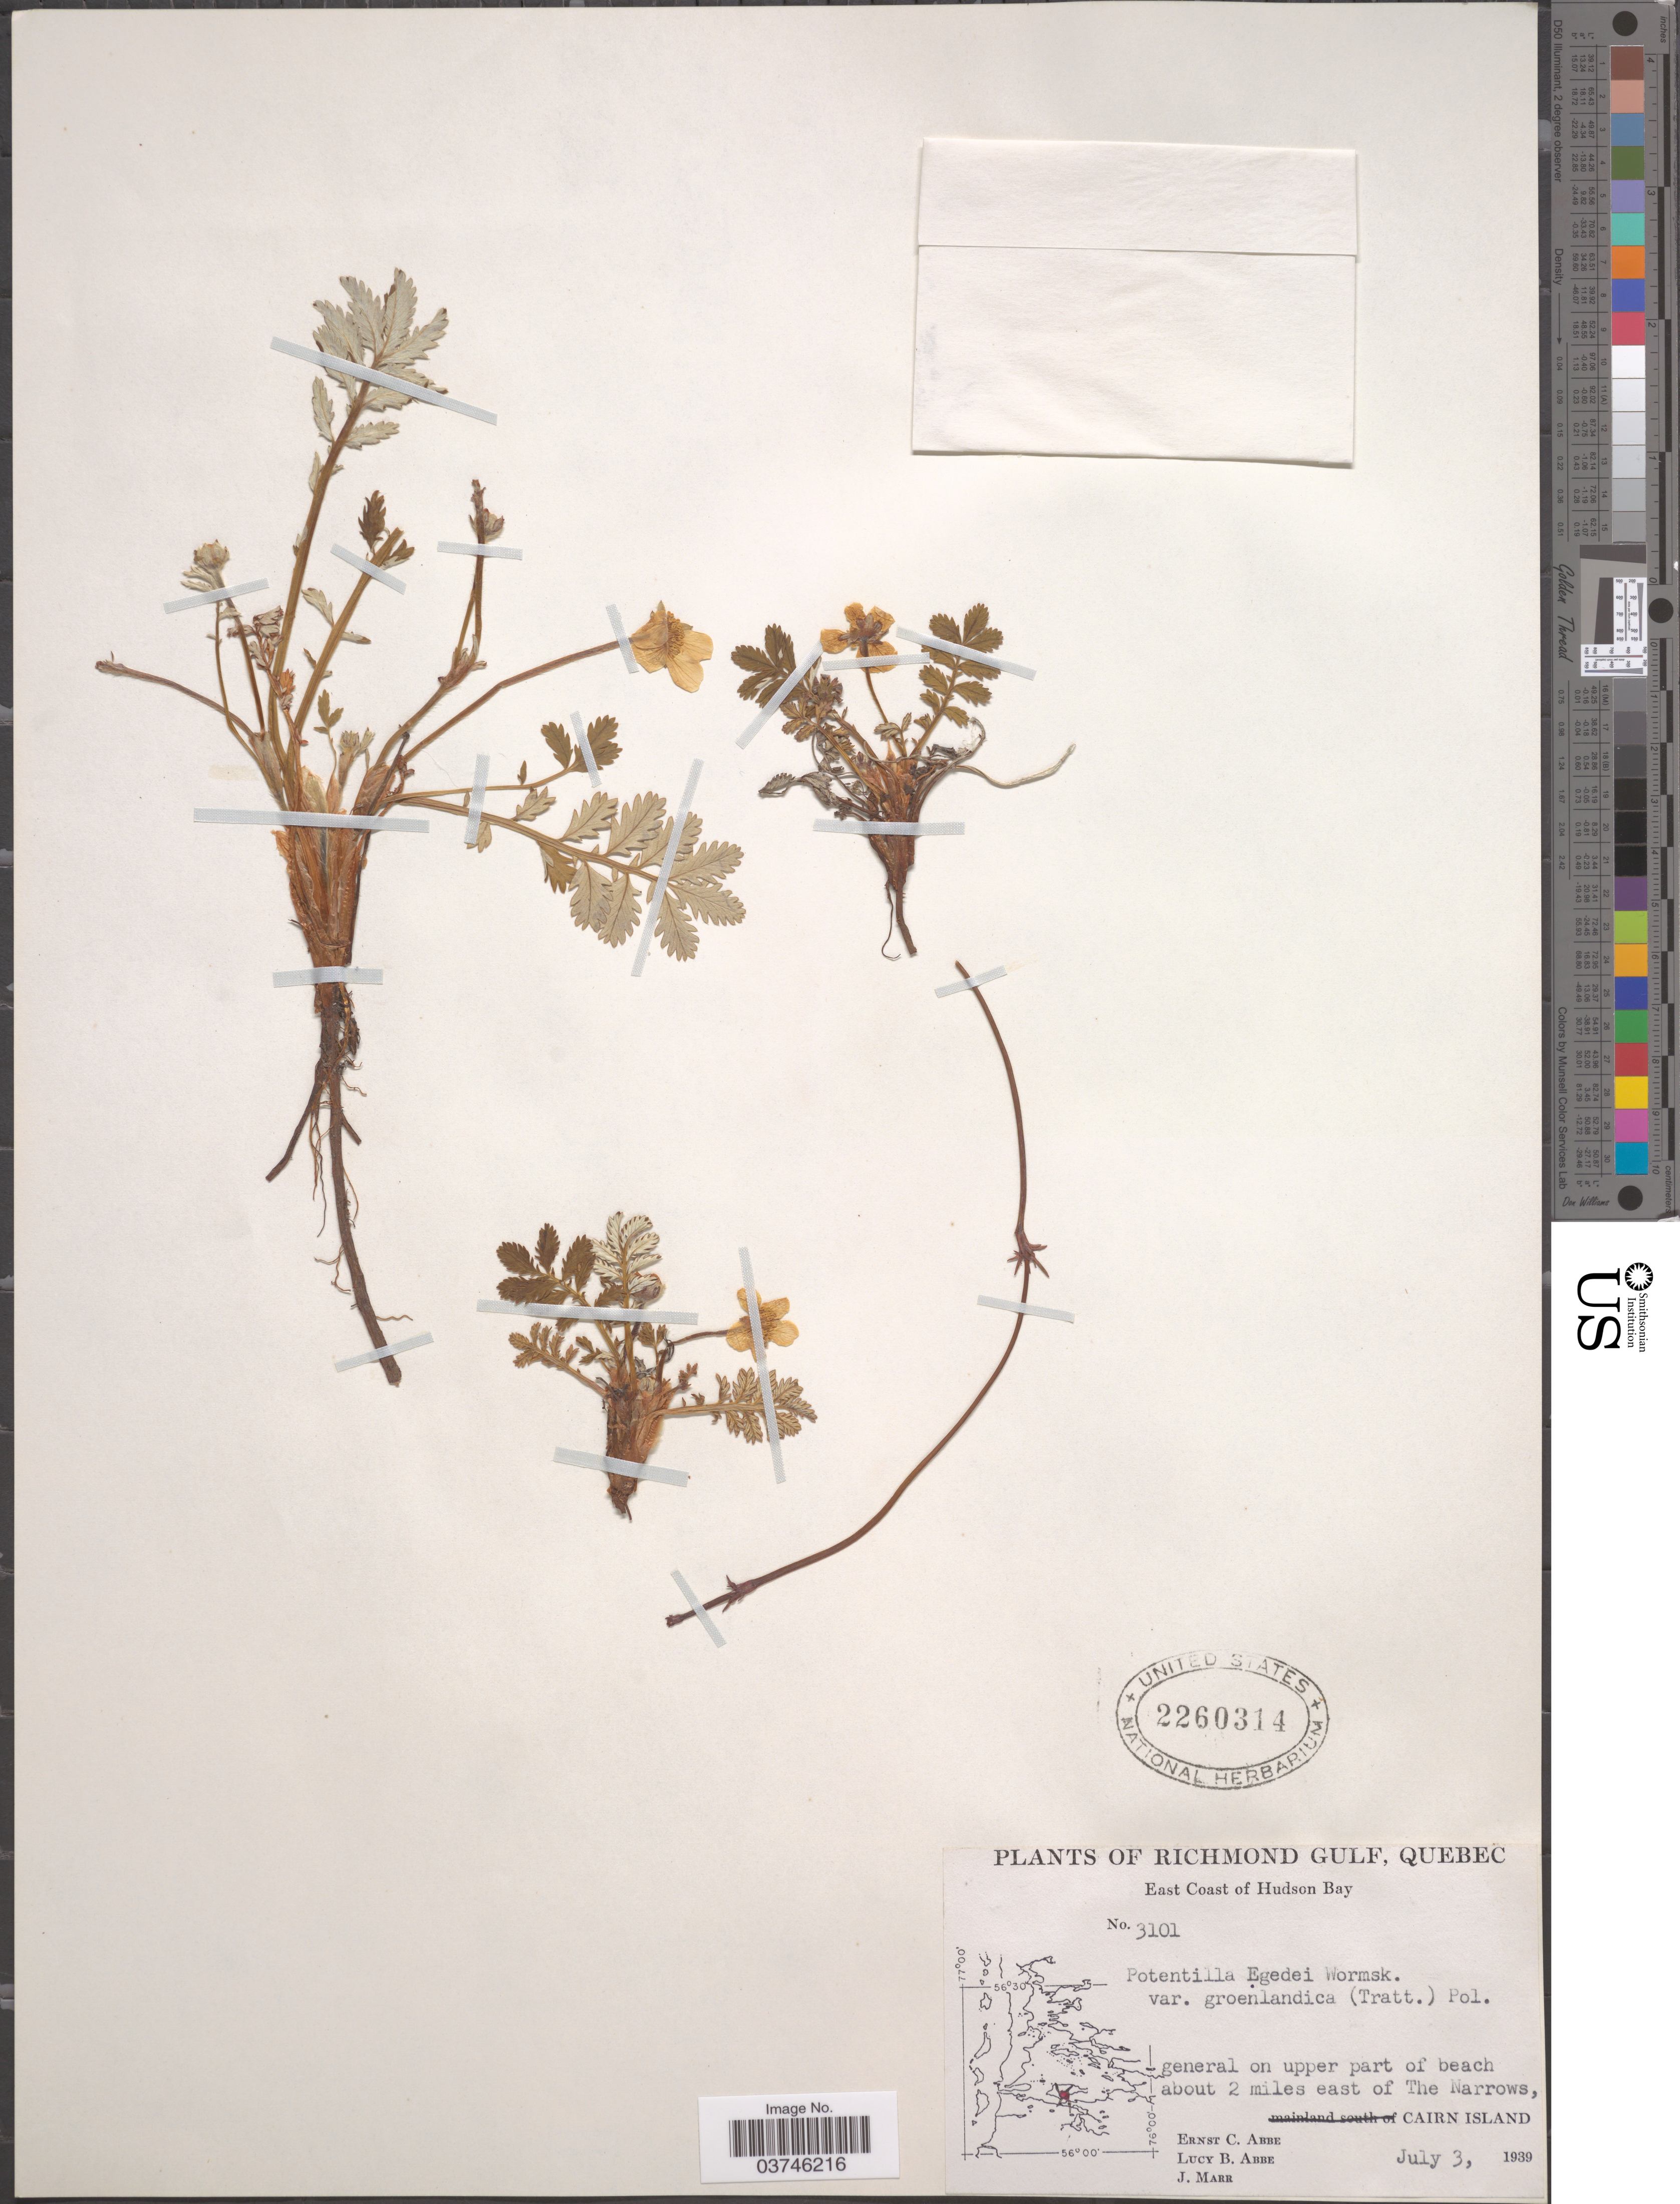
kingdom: Plantae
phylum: Tracheophyta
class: Magnoliopsida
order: Rosales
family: Rosaceae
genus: Argentina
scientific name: Argentina egedii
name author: (Wormsk. ex Oeder) Rydb.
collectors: E. C. Abbe, L. B. Abbe & J. Marr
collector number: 3101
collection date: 1939-07-03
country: Canada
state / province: Quebec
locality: Richmond Gulf. East Coast of Hudson Bay. General on upper part of beach about 2 miles east of The Narrows, Cairn Island.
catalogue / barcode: US 2260314